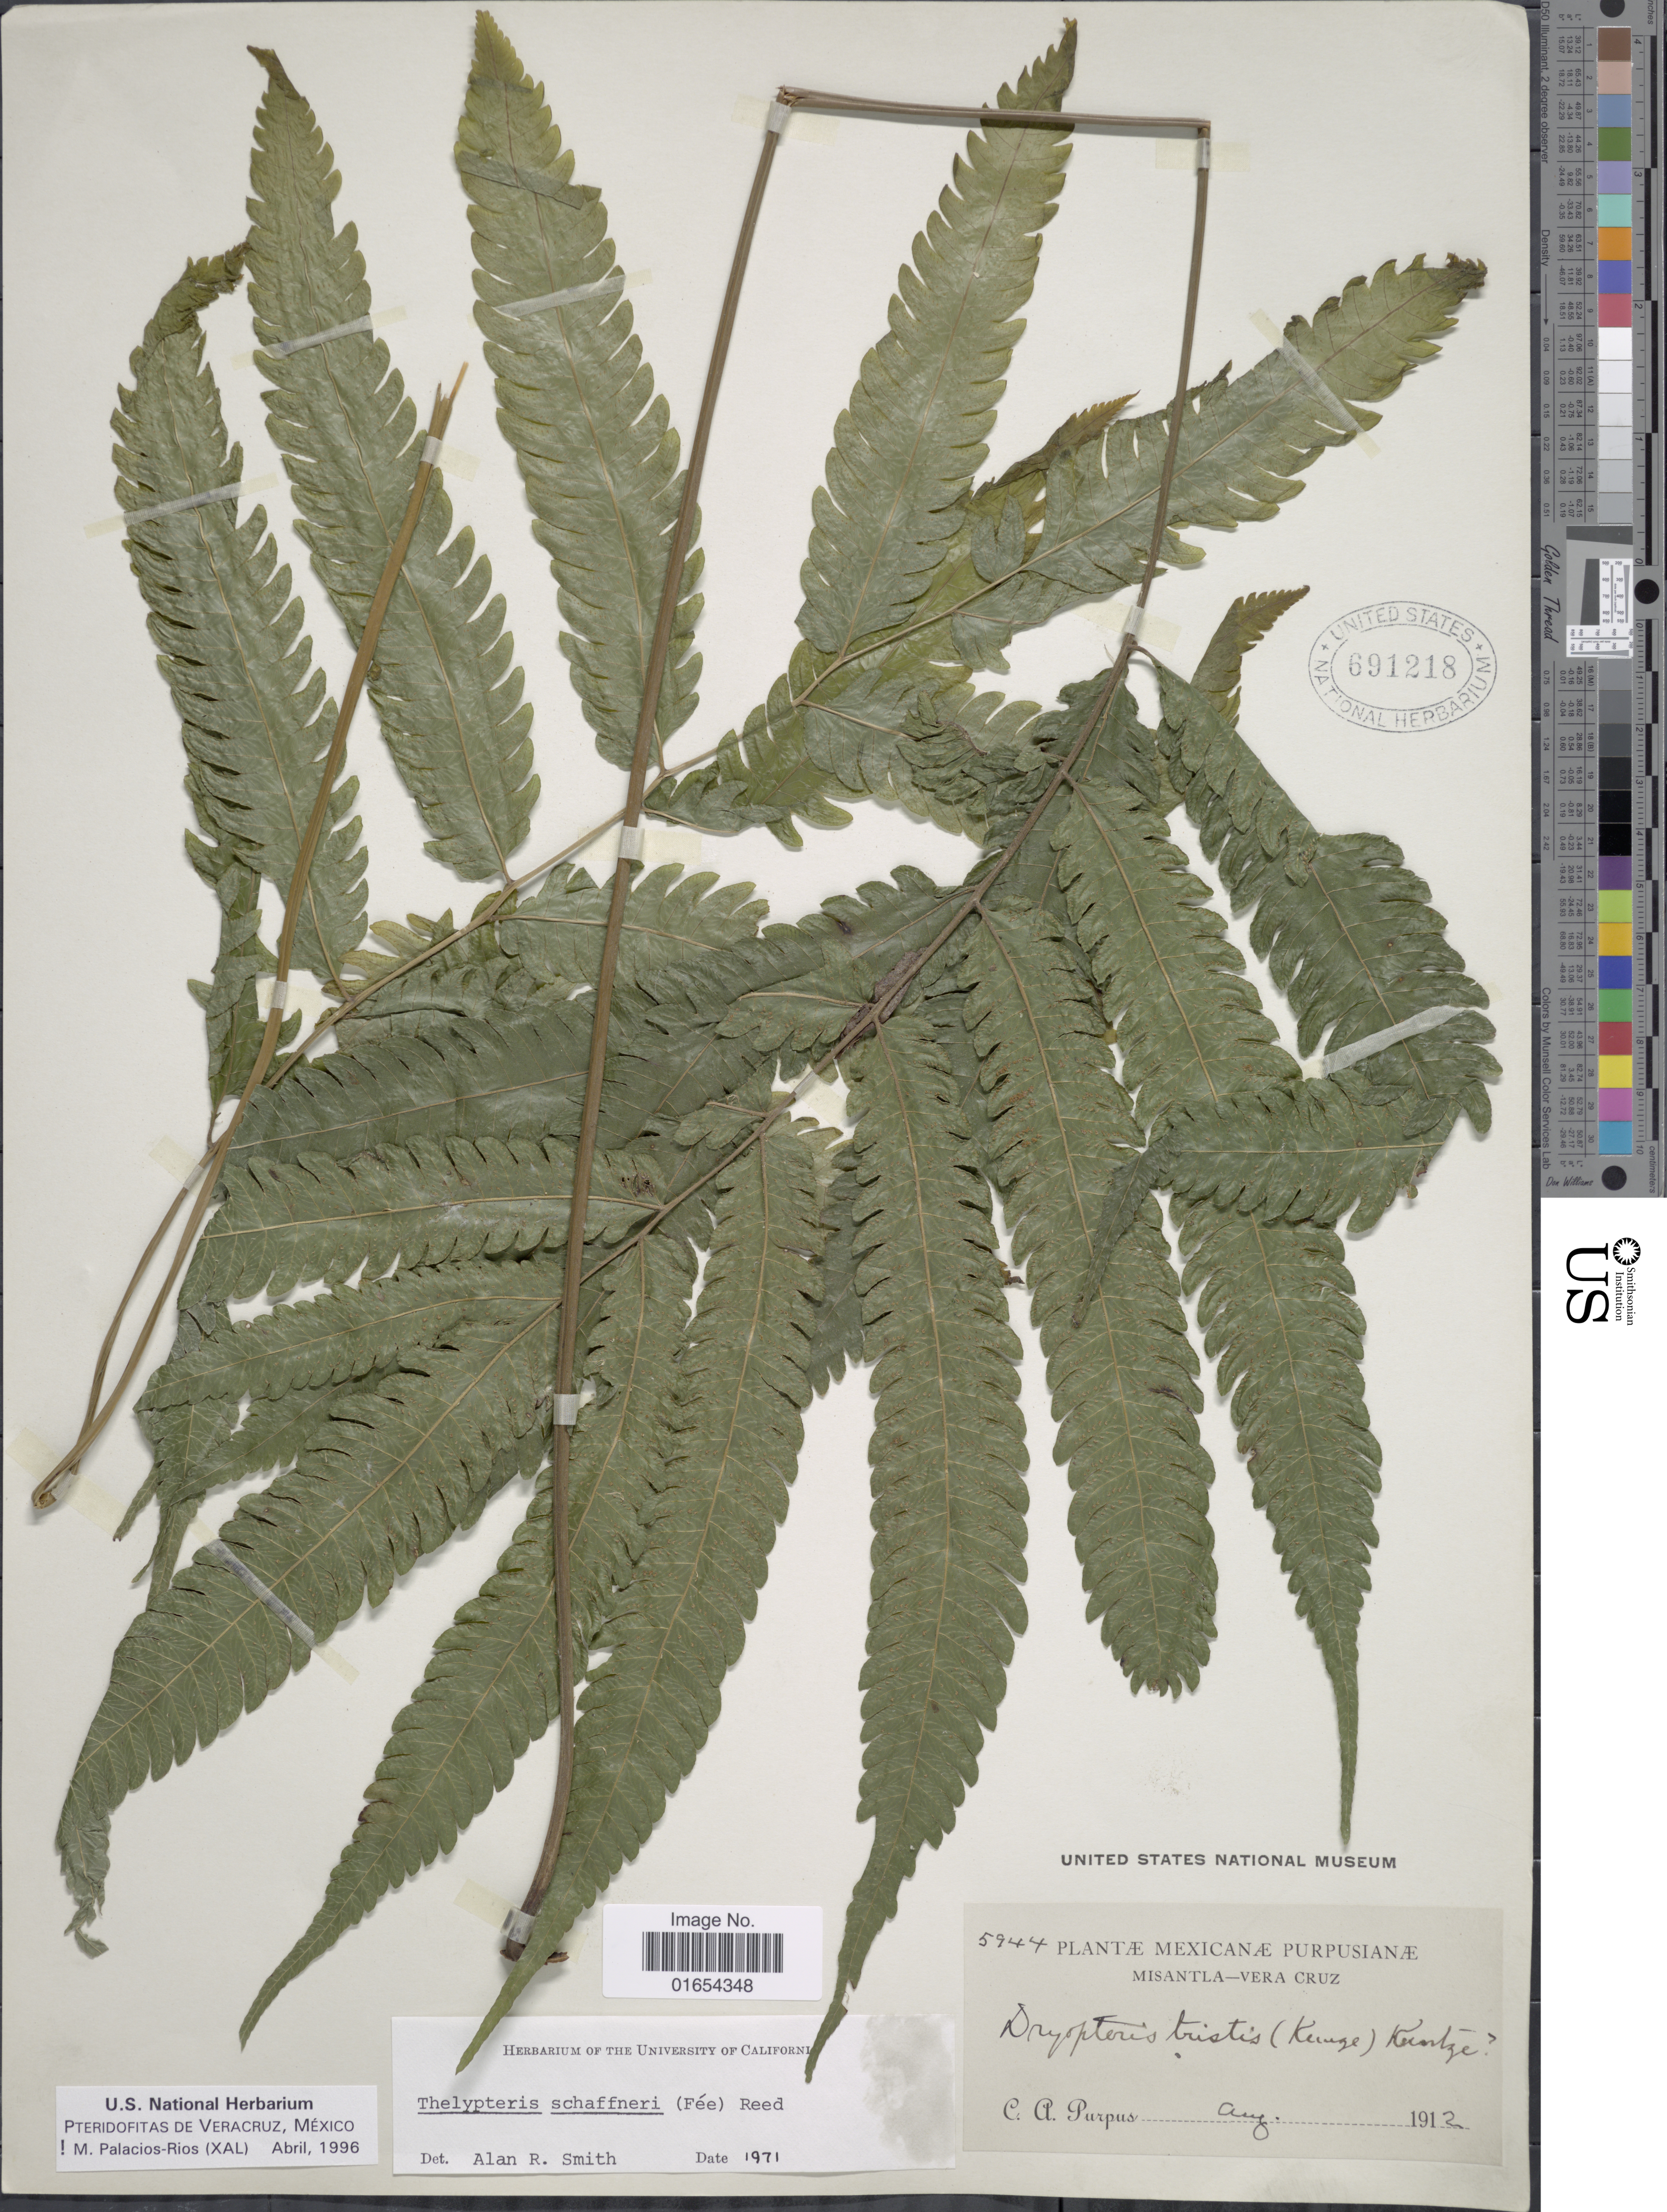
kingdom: Plantae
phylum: Tracheophyta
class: Polypodiopsida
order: Polypodiales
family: Thelypteridaceae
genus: Goniopteris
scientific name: Goniopteris schaffneri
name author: (Fée) Salino & T.E. Almeida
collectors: C. A. Purpus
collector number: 5944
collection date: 1912-08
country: Mexico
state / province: Veracruz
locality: Misantla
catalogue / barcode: US 691218